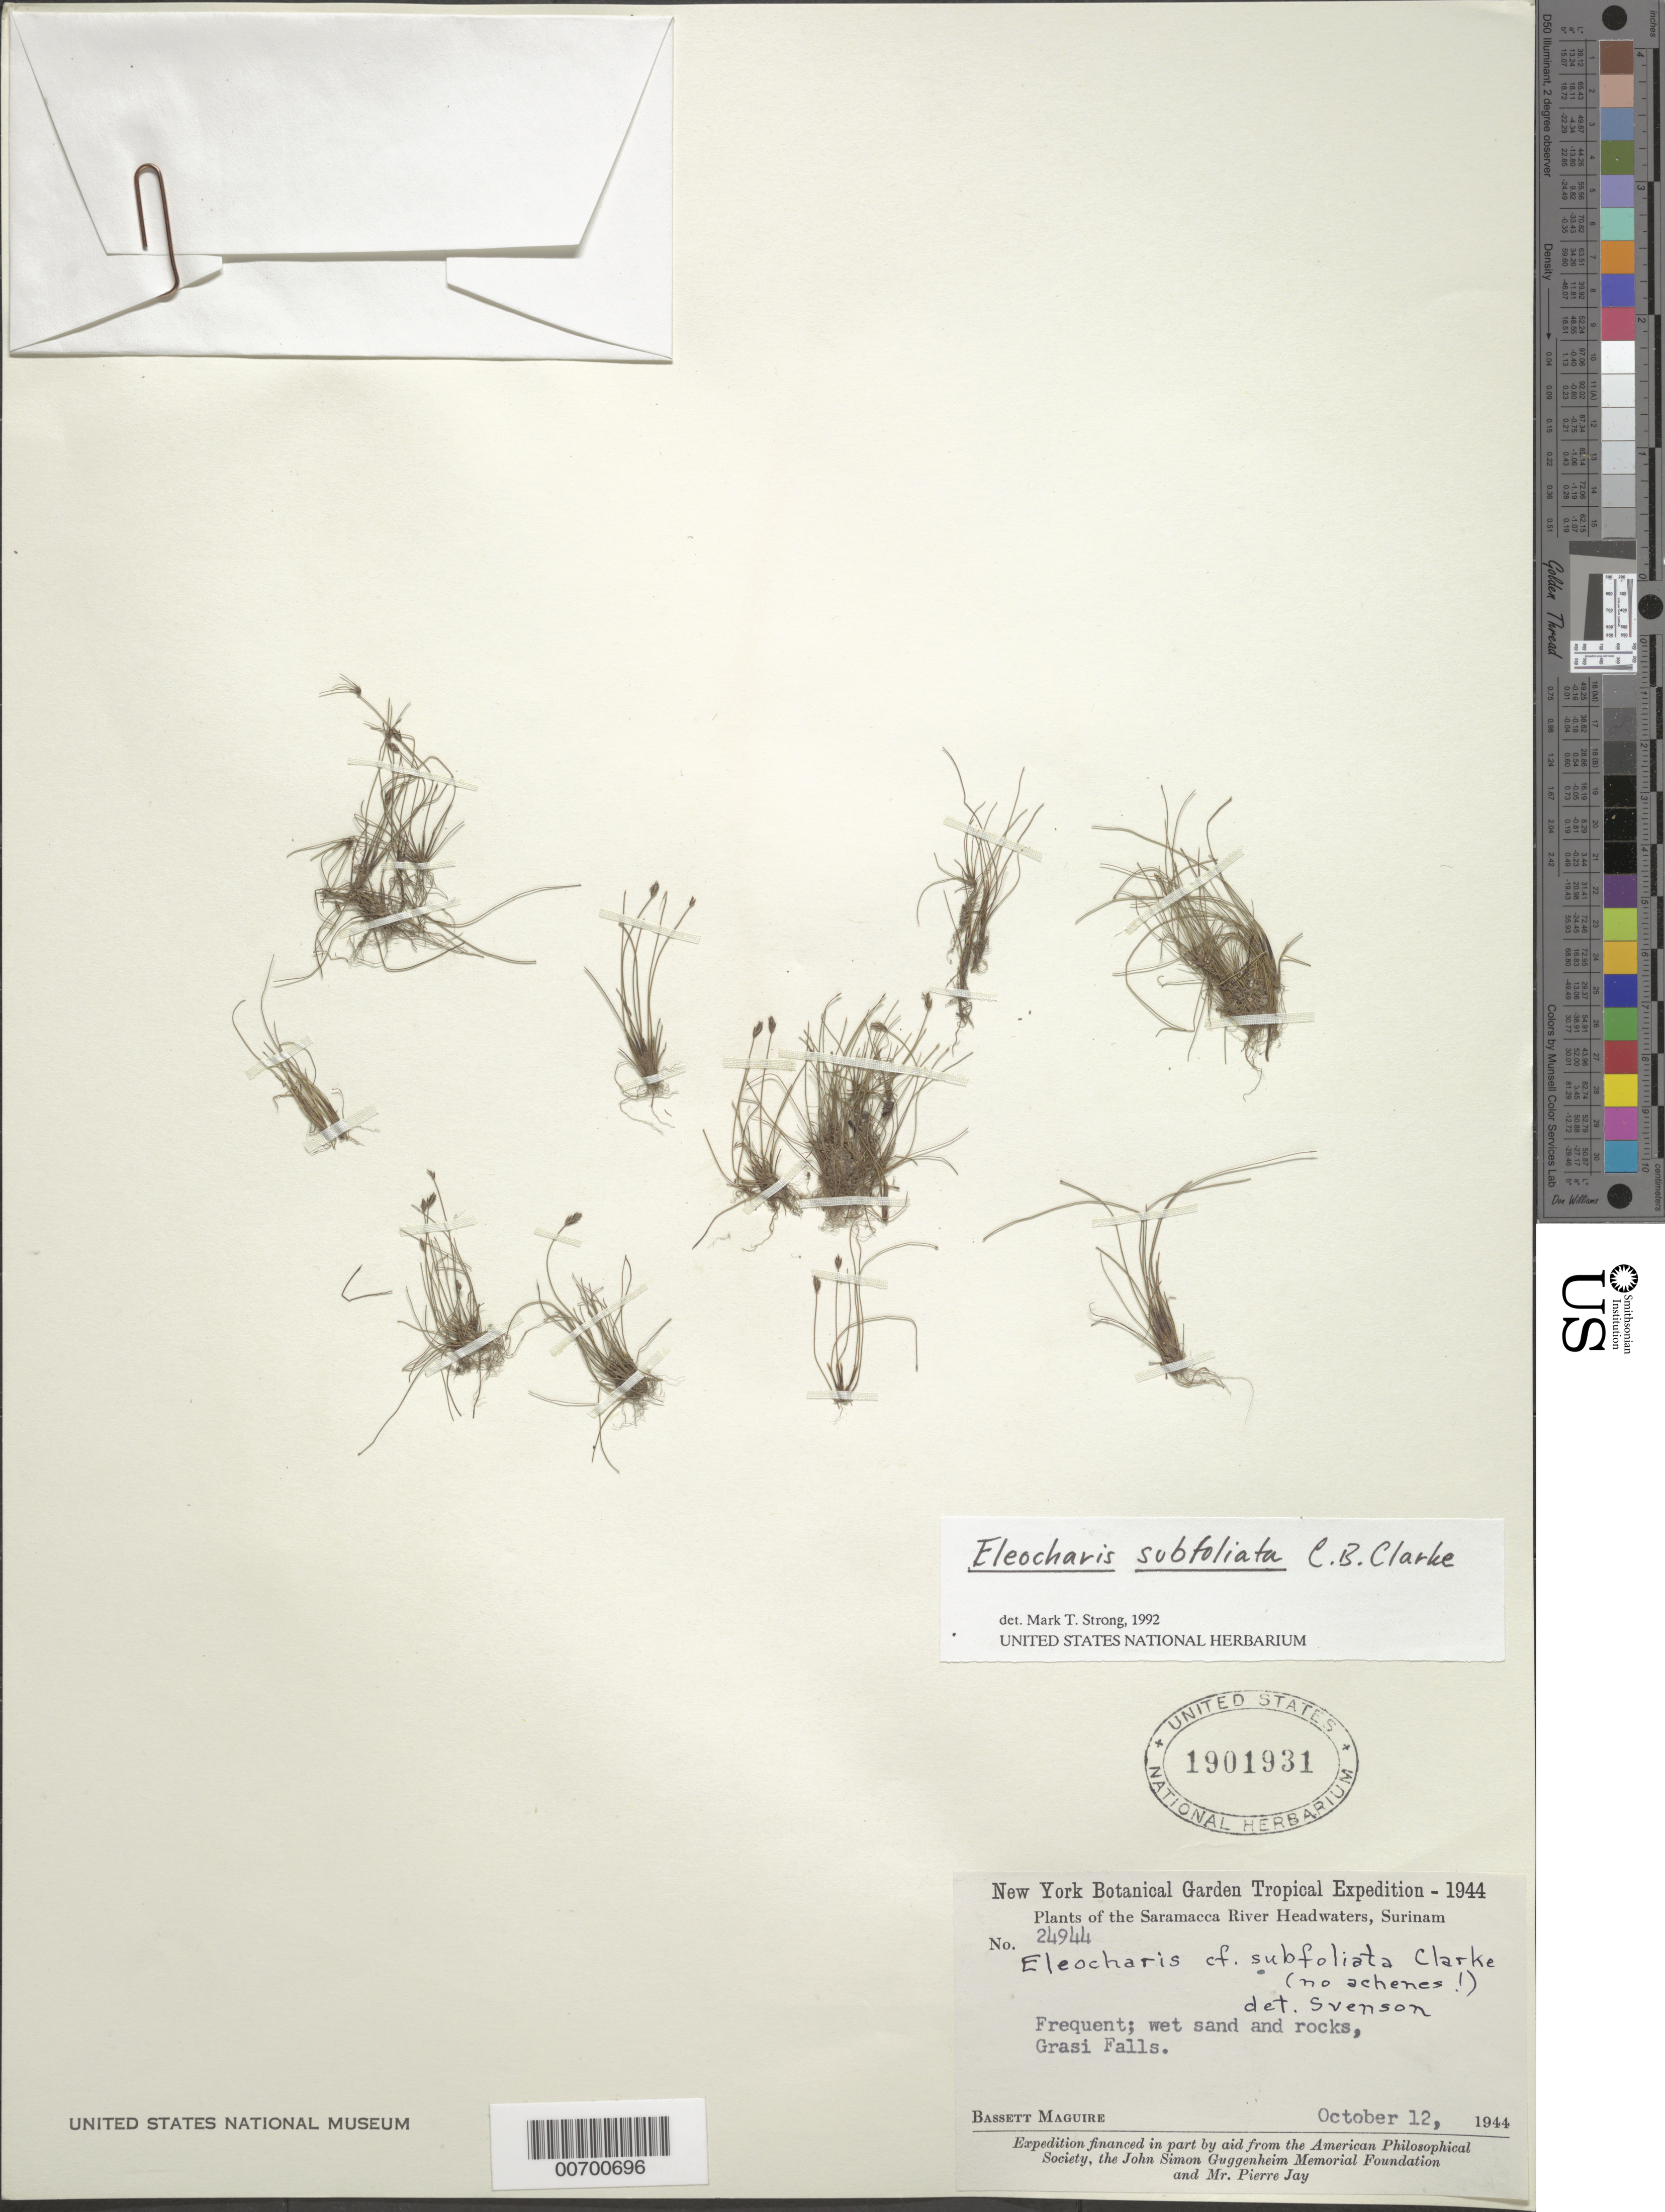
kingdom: Plantae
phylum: Tracheophyta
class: Liliopsida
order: Poales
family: Cyperaceae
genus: Eleocharis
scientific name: Eleocharis subfoliata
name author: C.B. Clarke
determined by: Strong, M. T., (US), Smithsonian Institution - National Museum of Natural History (UNITED STATES)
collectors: B. Maguire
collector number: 24944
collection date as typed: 12-Oct-44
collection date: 1944-10-12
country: Suriname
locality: Saramacca River Headwaters, Grasi Falls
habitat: Wet sand and rocks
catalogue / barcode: US 1901931